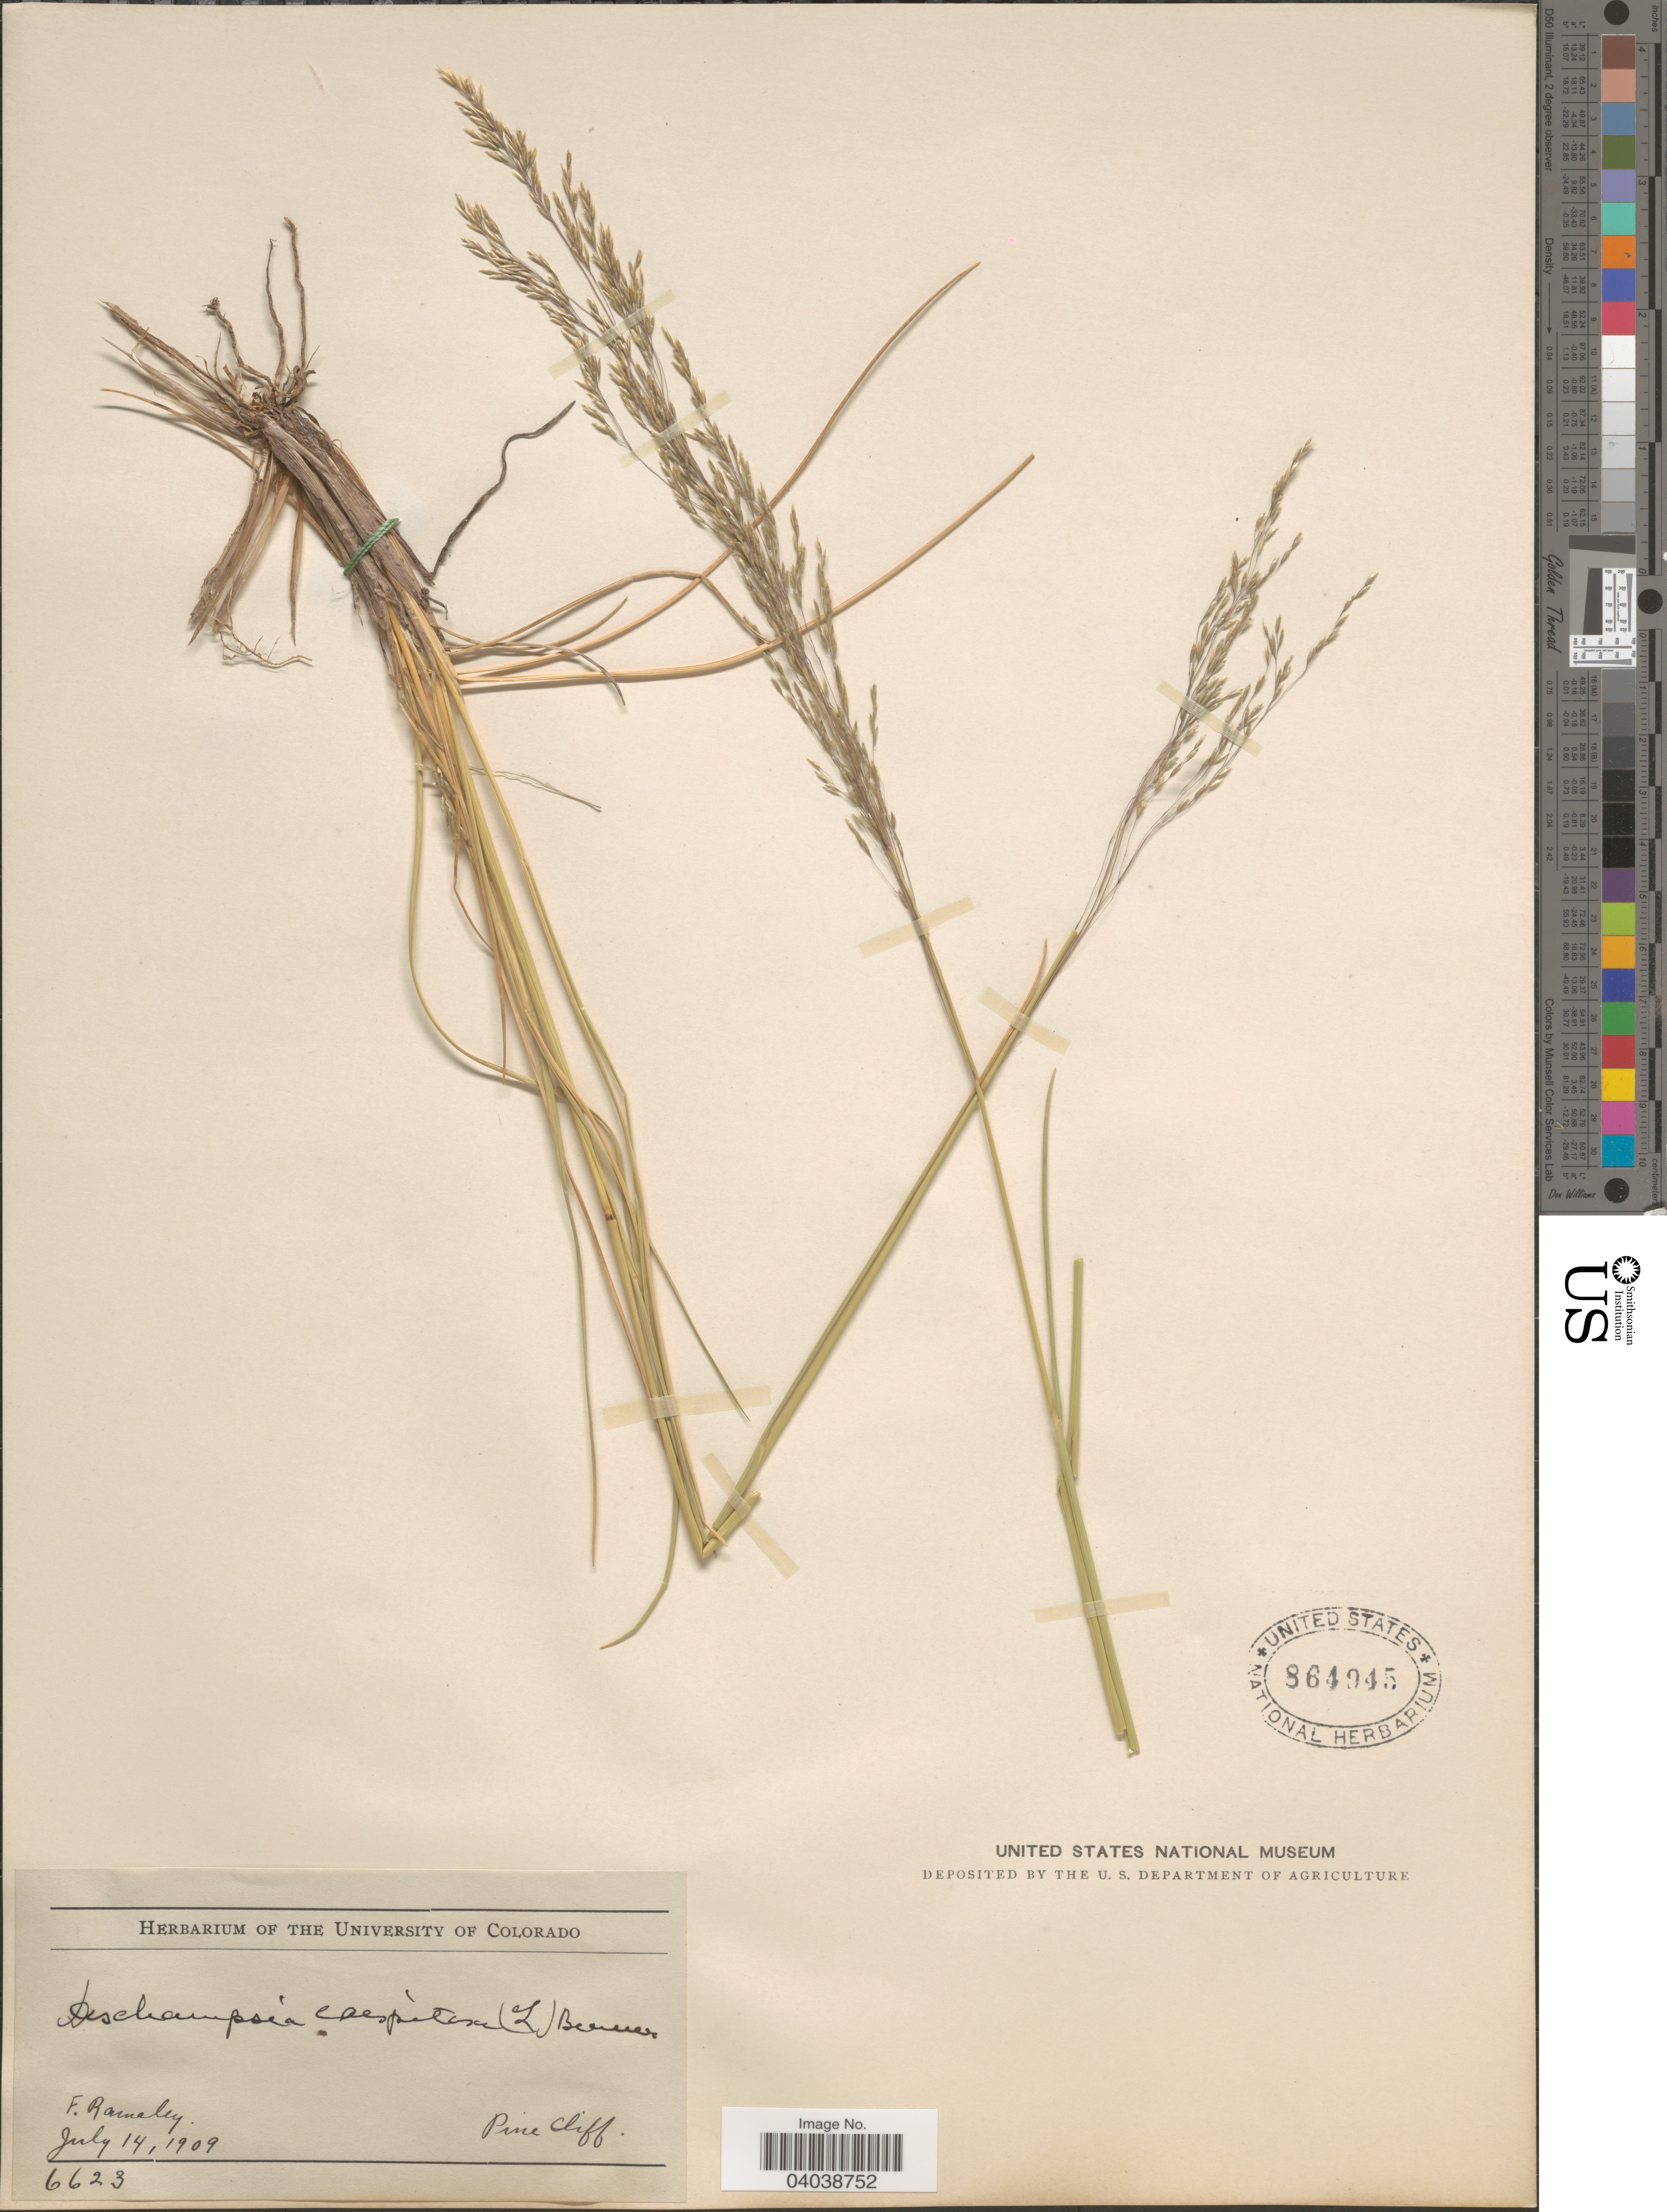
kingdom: Plantae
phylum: Tracheophyta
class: Liliopsida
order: Poales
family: Poaceae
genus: Deschampsia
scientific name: Deschampsia cespitosa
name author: (L.) P. Beauv.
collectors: F. Ramaley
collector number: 6623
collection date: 1909-07-14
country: United States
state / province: Colorado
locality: Pine Cliff.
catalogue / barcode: US 864945